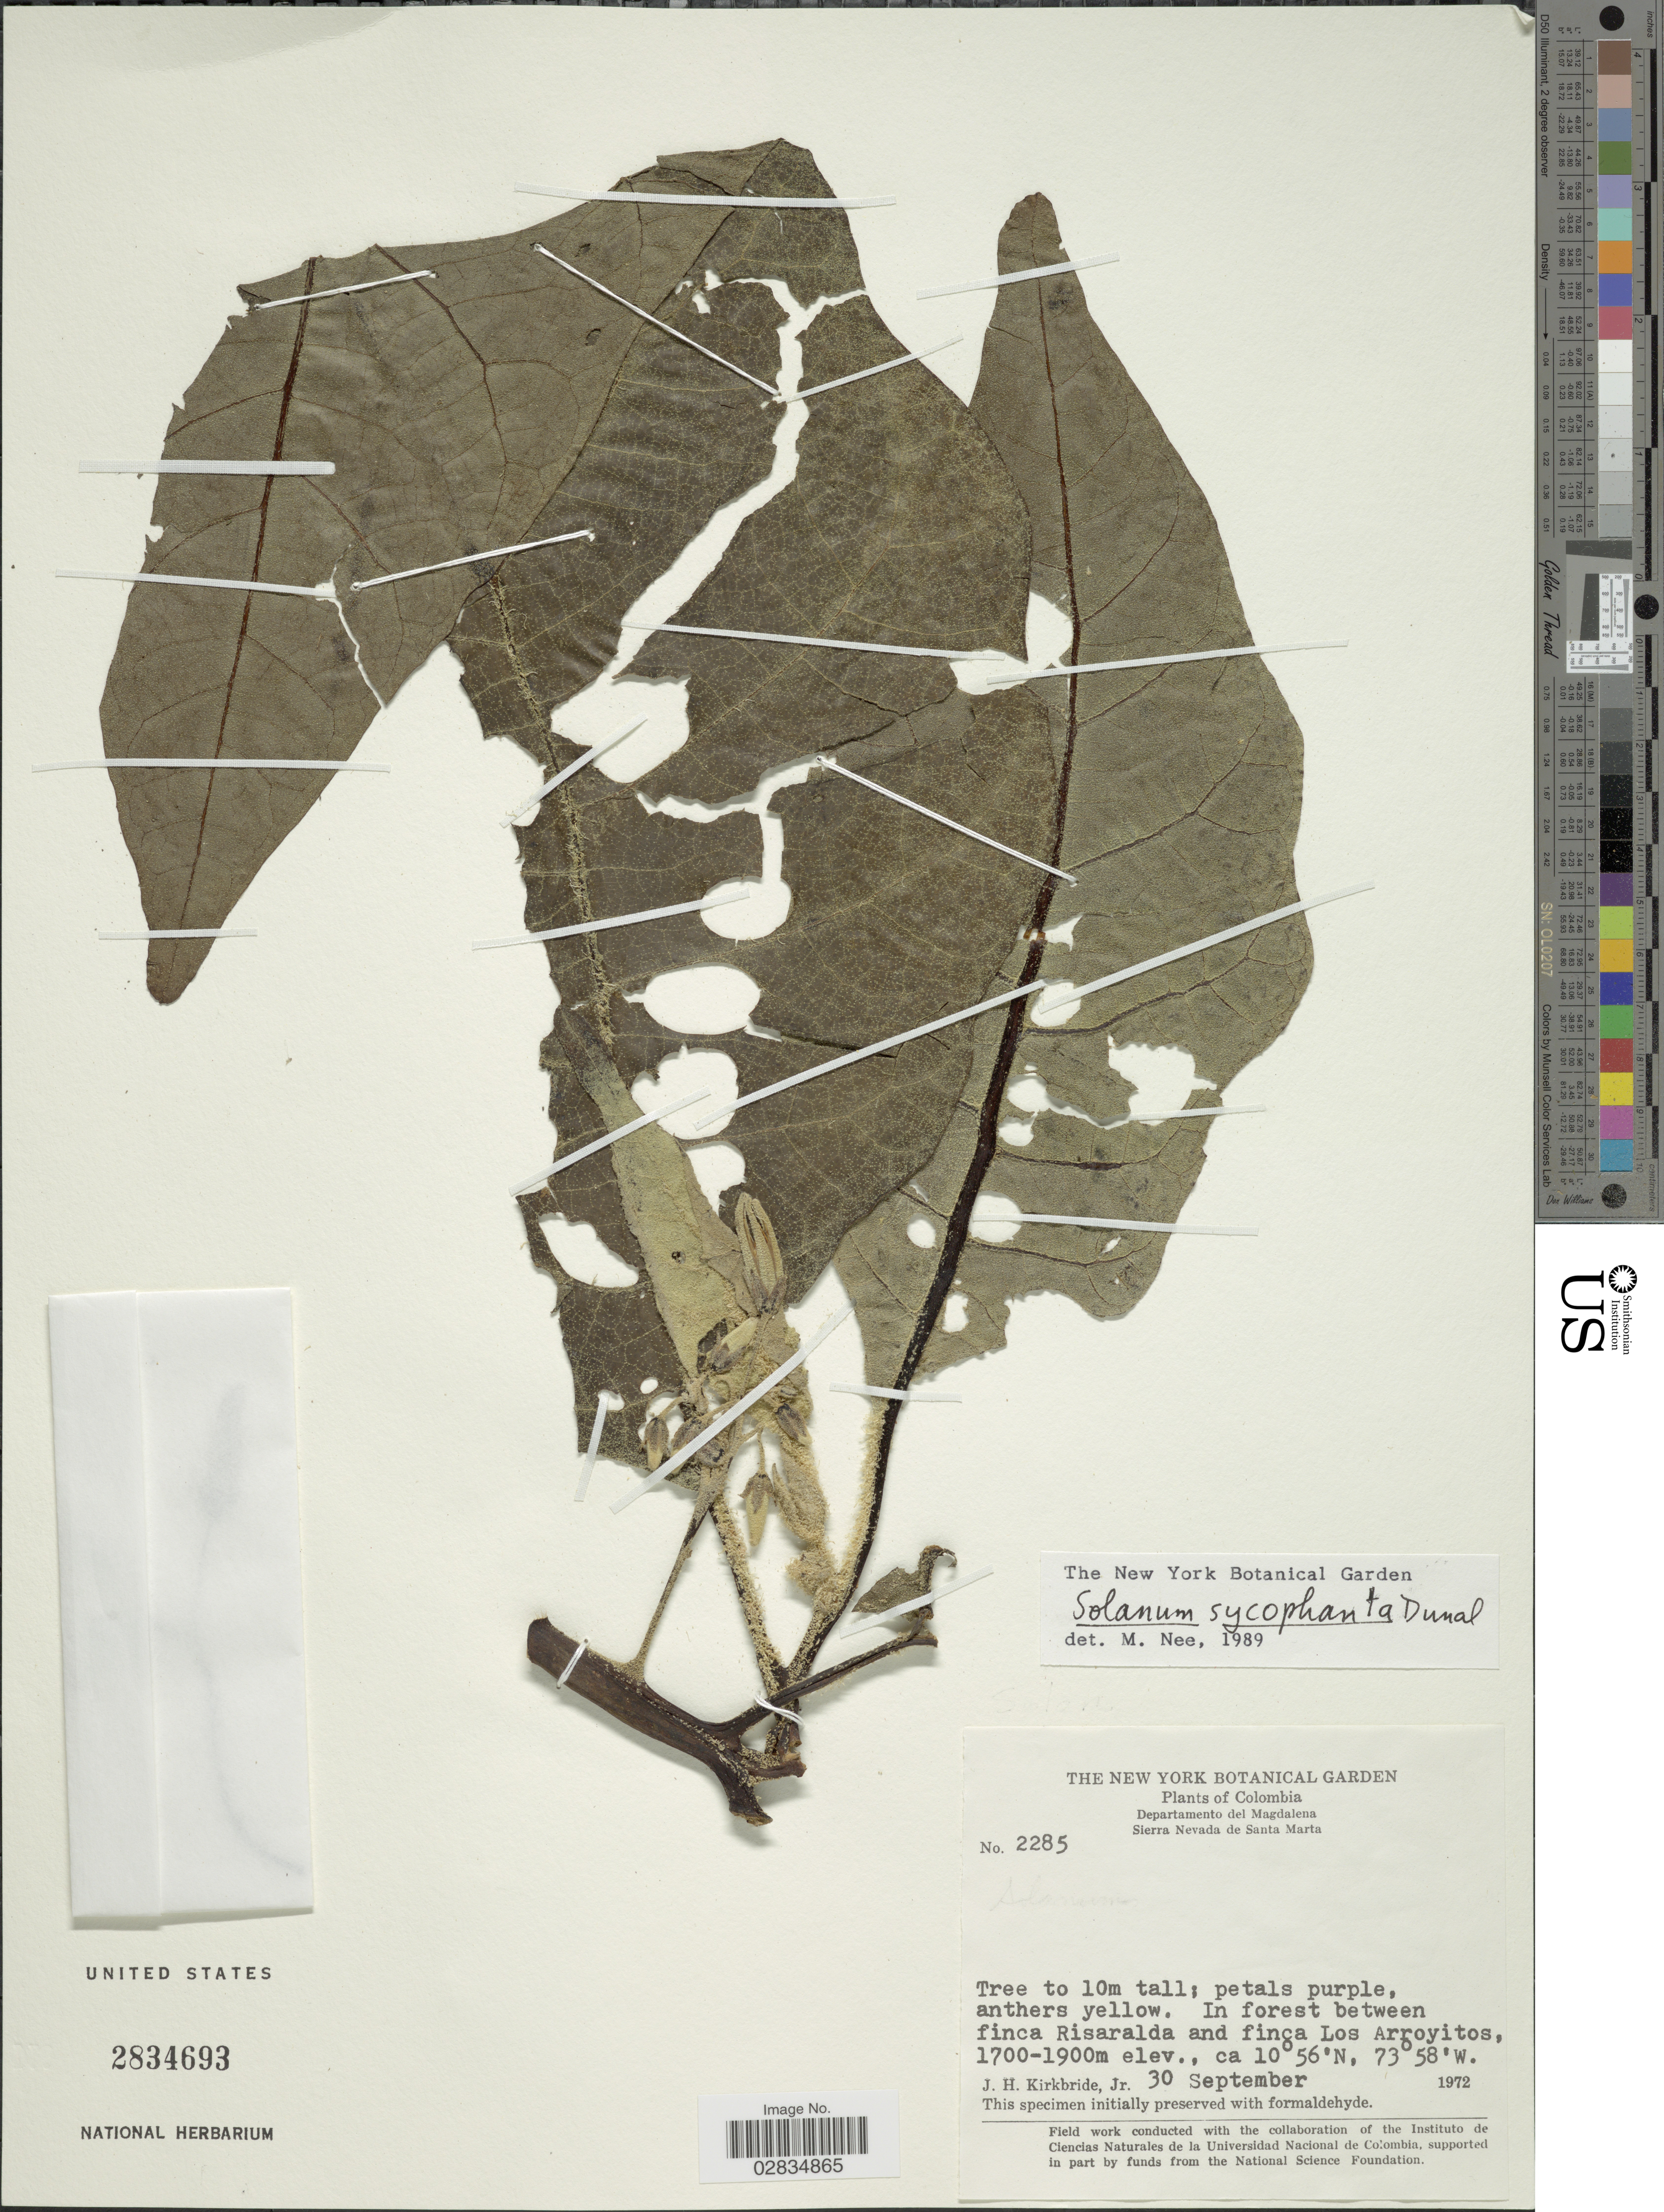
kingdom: Plantae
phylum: Tracheophyta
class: Magnoliopsida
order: Solanales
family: Solanaceae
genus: Solanum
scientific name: Solanum sycophanta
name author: Dunal in DC.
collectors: J. H. Kirkbride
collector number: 2285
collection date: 1972-09-30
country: Colombia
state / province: Magdalena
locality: Departamento del Magdalena, Sierra Nevada de Santa Marta, in forest between finca Risaralda and finca Los Arroyitos.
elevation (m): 1700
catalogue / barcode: US 2834693